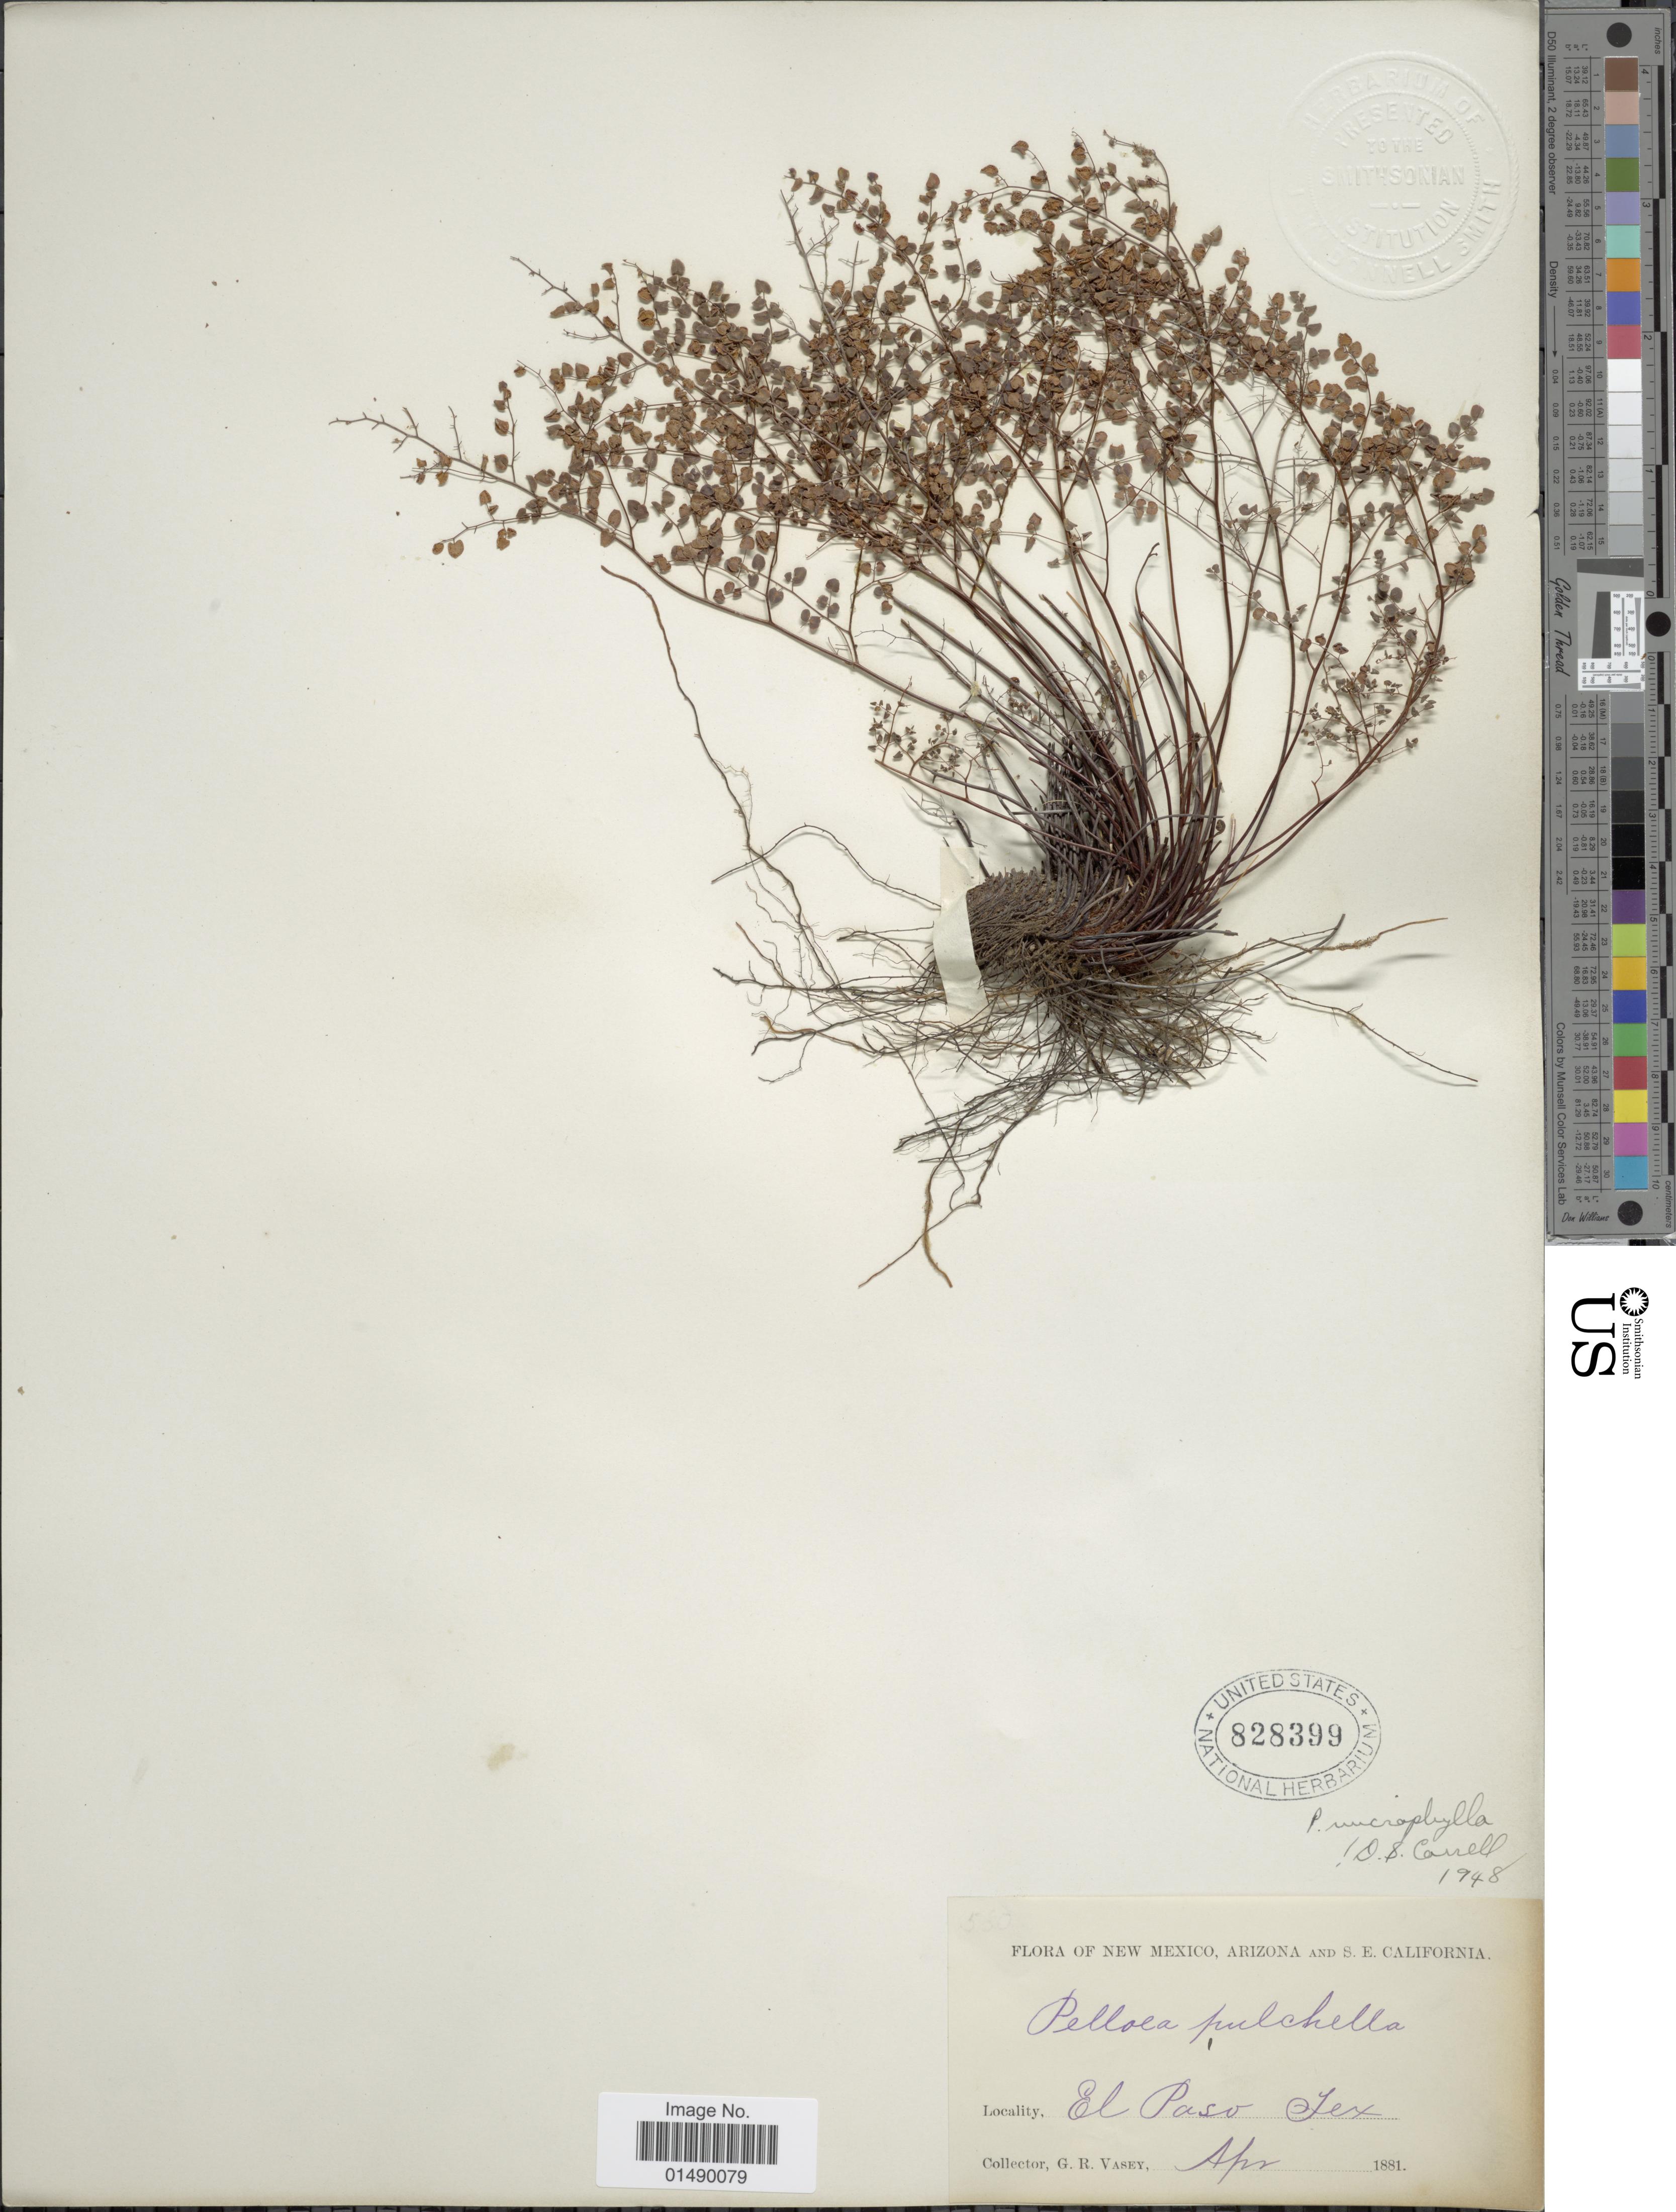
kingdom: Plantae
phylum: Tracheophyta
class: Polypodiopsida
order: Polypodiales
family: Pteridaceae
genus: Argyrochosma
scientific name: Argyrochosma microphylla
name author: (Mett. ex Kuhn) Windham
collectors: G. R. Vasey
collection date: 1881-04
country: United States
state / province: Texas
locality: New Mexico, Arizona and S.E. Calforniam El Paso.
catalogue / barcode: US 828399